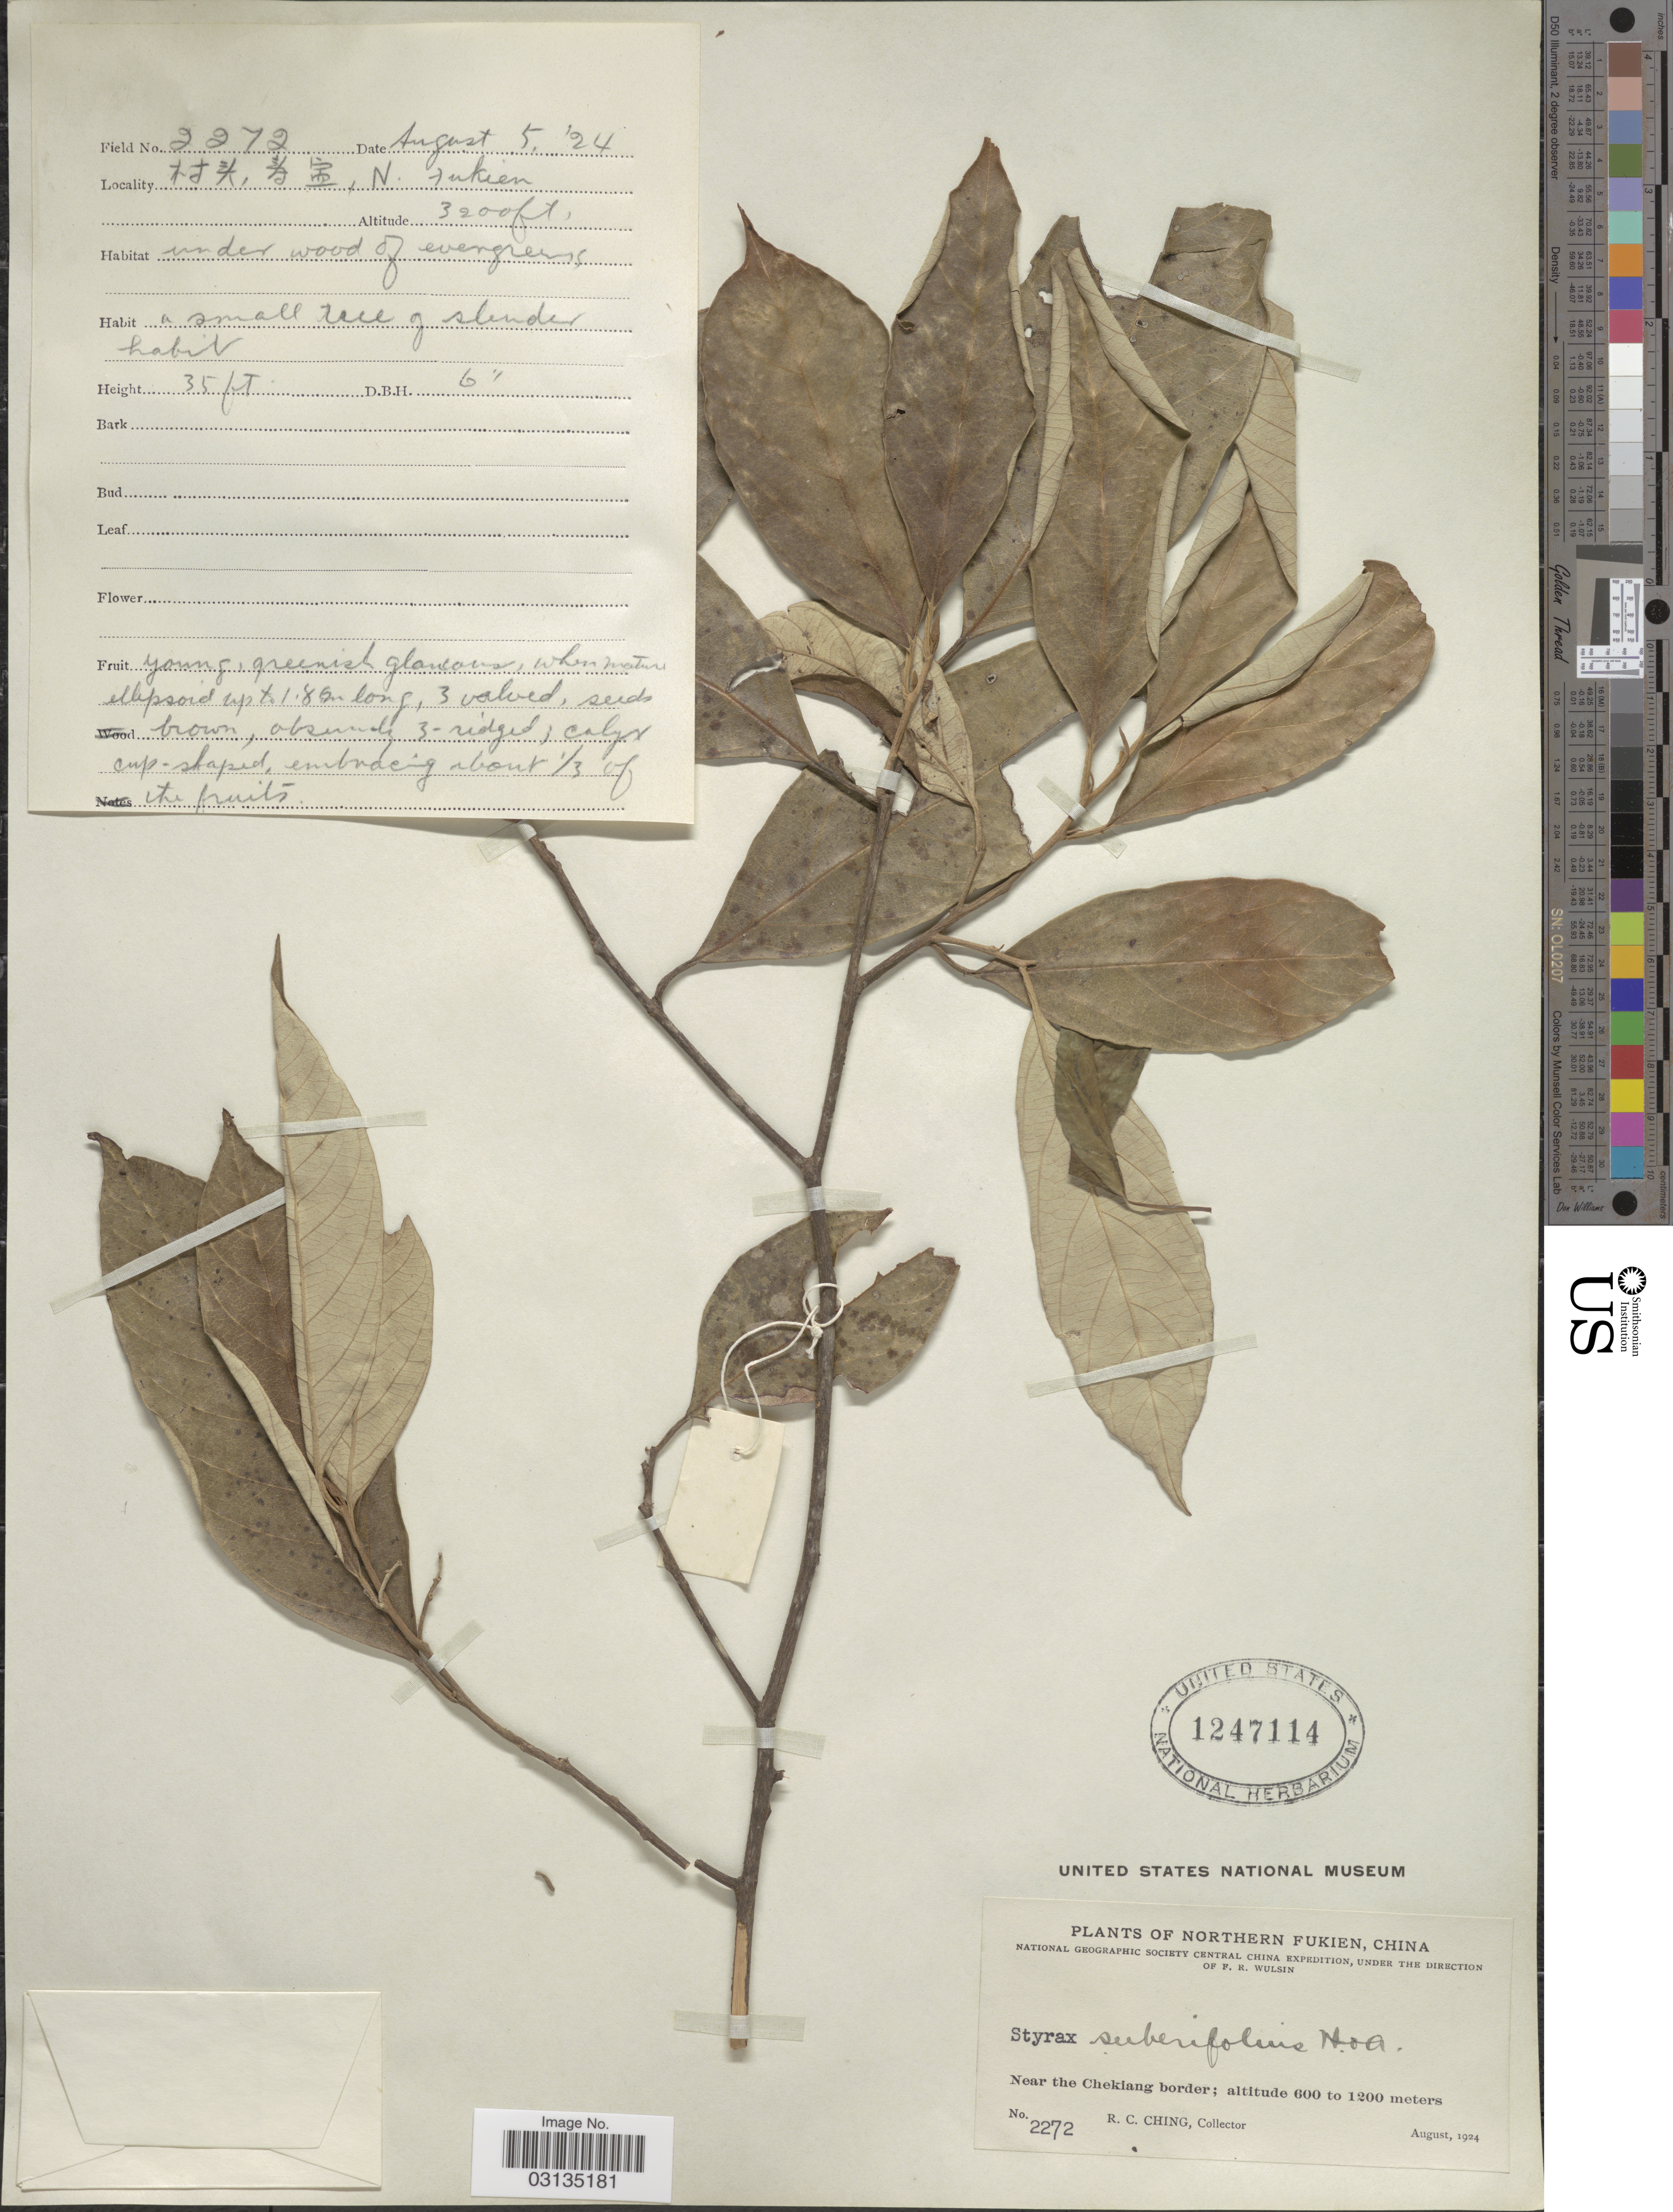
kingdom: Plantae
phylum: Tracheophyta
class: Magnoliopsida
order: Ericales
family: Styracaceae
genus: Styrax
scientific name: Styrax suberifolius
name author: Hook. & Arn.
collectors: R. C. Ching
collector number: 2272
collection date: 1924-08-05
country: China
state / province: Fujian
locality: Northern Fukien, China, Near the Chekiang border.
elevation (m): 975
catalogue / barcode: US 1247114